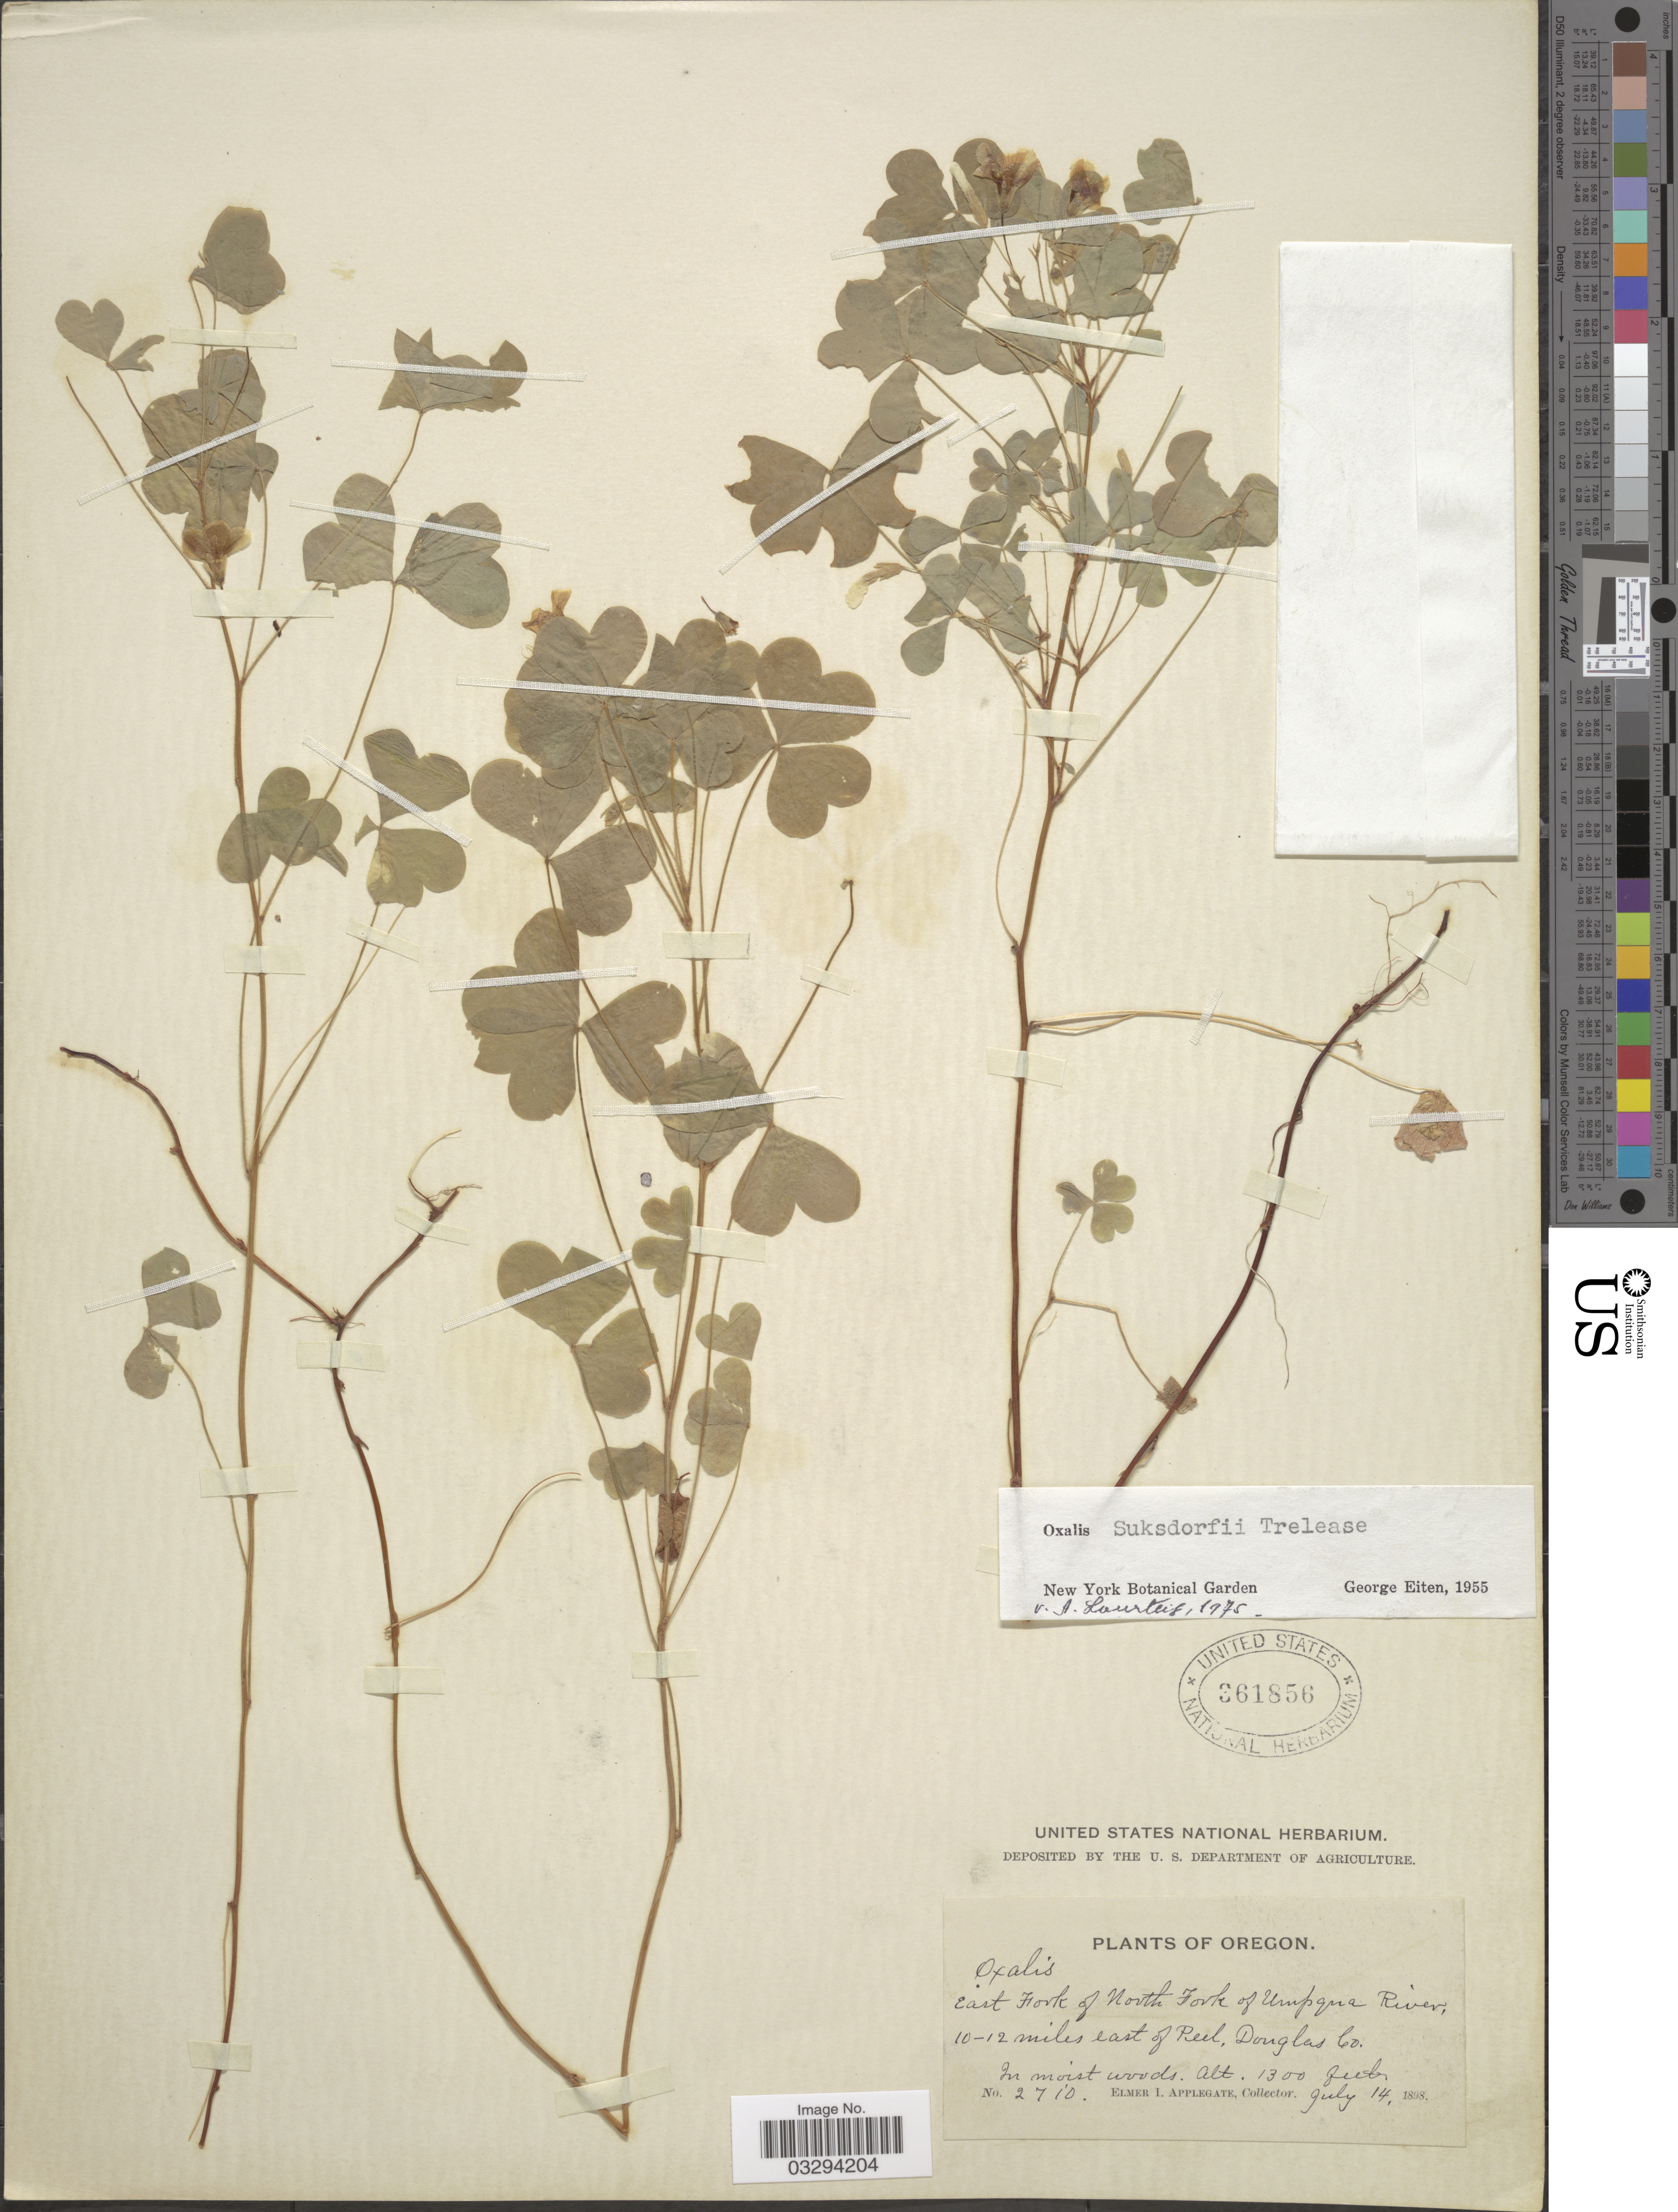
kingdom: Plantae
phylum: Tracheophyta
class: Magnoliopsida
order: Oxalidales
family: Oxalidaceae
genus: Oxalis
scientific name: Oxalis suksdorfii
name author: Trel.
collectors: E. I. Applegate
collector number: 2710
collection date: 1898-07-14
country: United States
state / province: Oregon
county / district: Douglas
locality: East Fork of North of Umpqua River, 10-12 miles east of Peel, Douglas Co.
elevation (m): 396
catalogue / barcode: US 361856